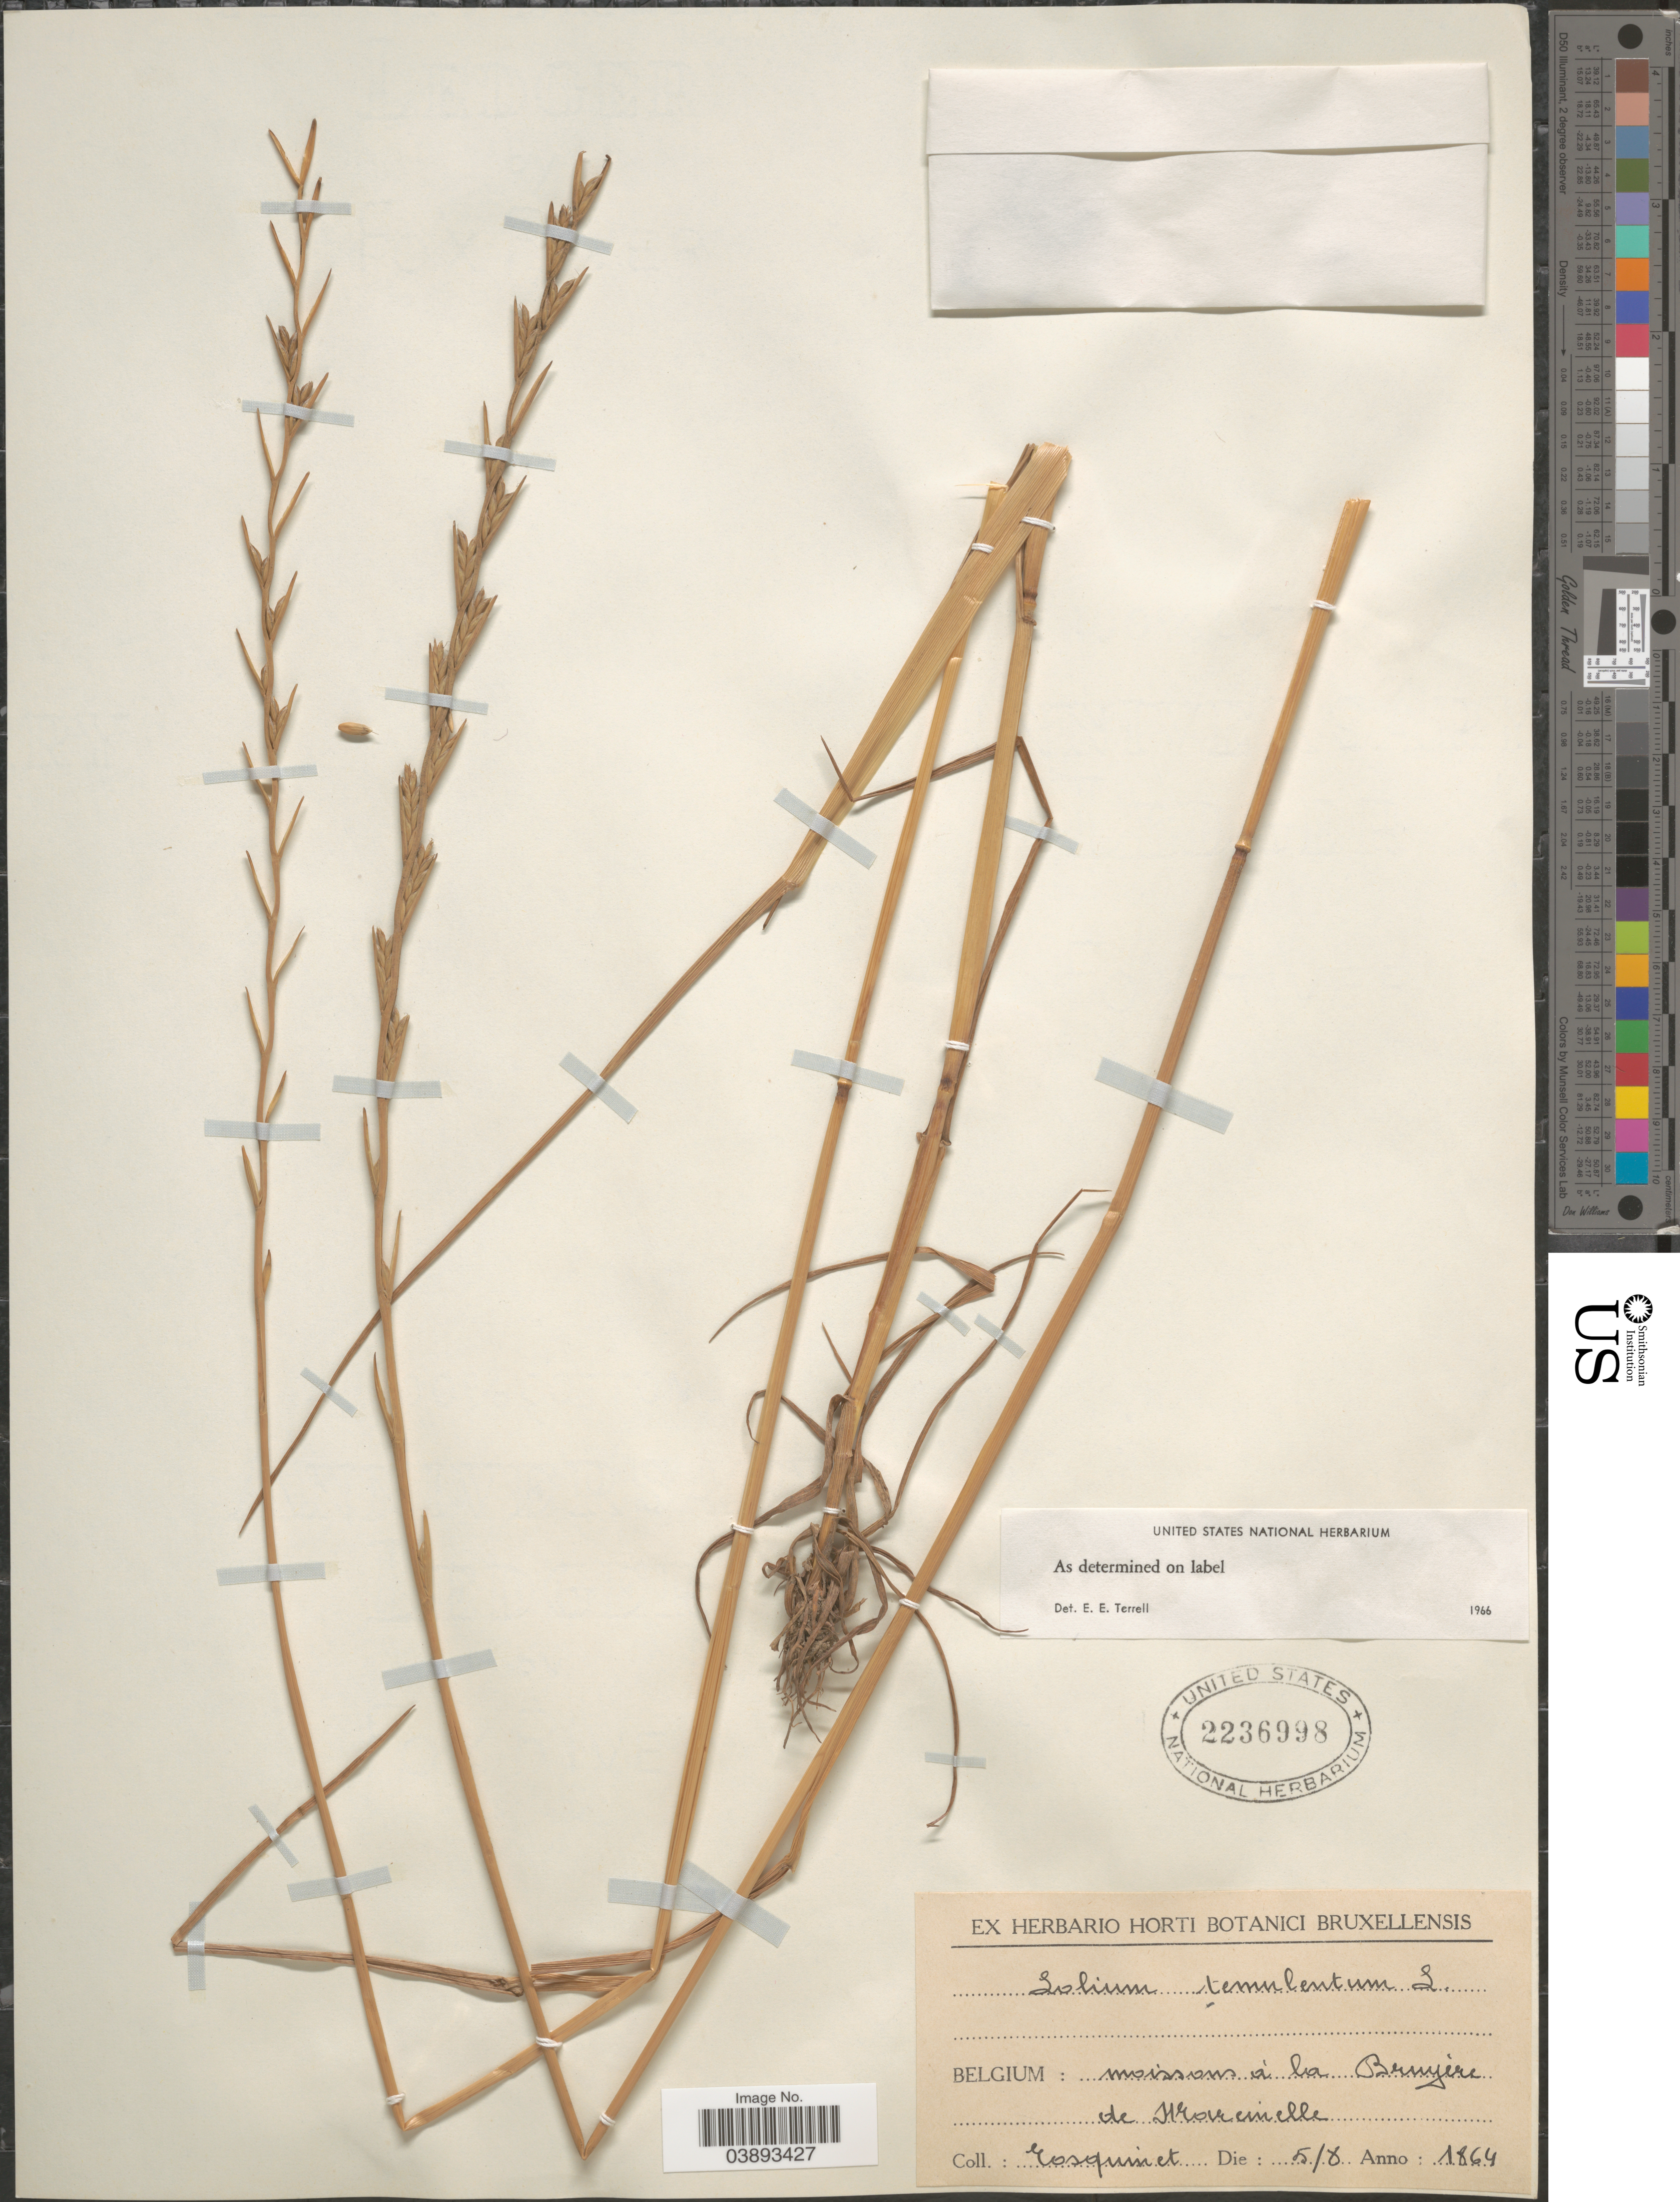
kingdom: Plantae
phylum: Tracheophyta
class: Liliopsida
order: Poales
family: Poaceae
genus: Lolium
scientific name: Lolium temulentum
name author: L.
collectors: Gosquinet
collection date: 1864-08-05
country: Belgium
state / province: Brussels, Capital District of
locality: Moissons à la Bruyère de Marcinelle.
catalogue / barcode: US 2236998